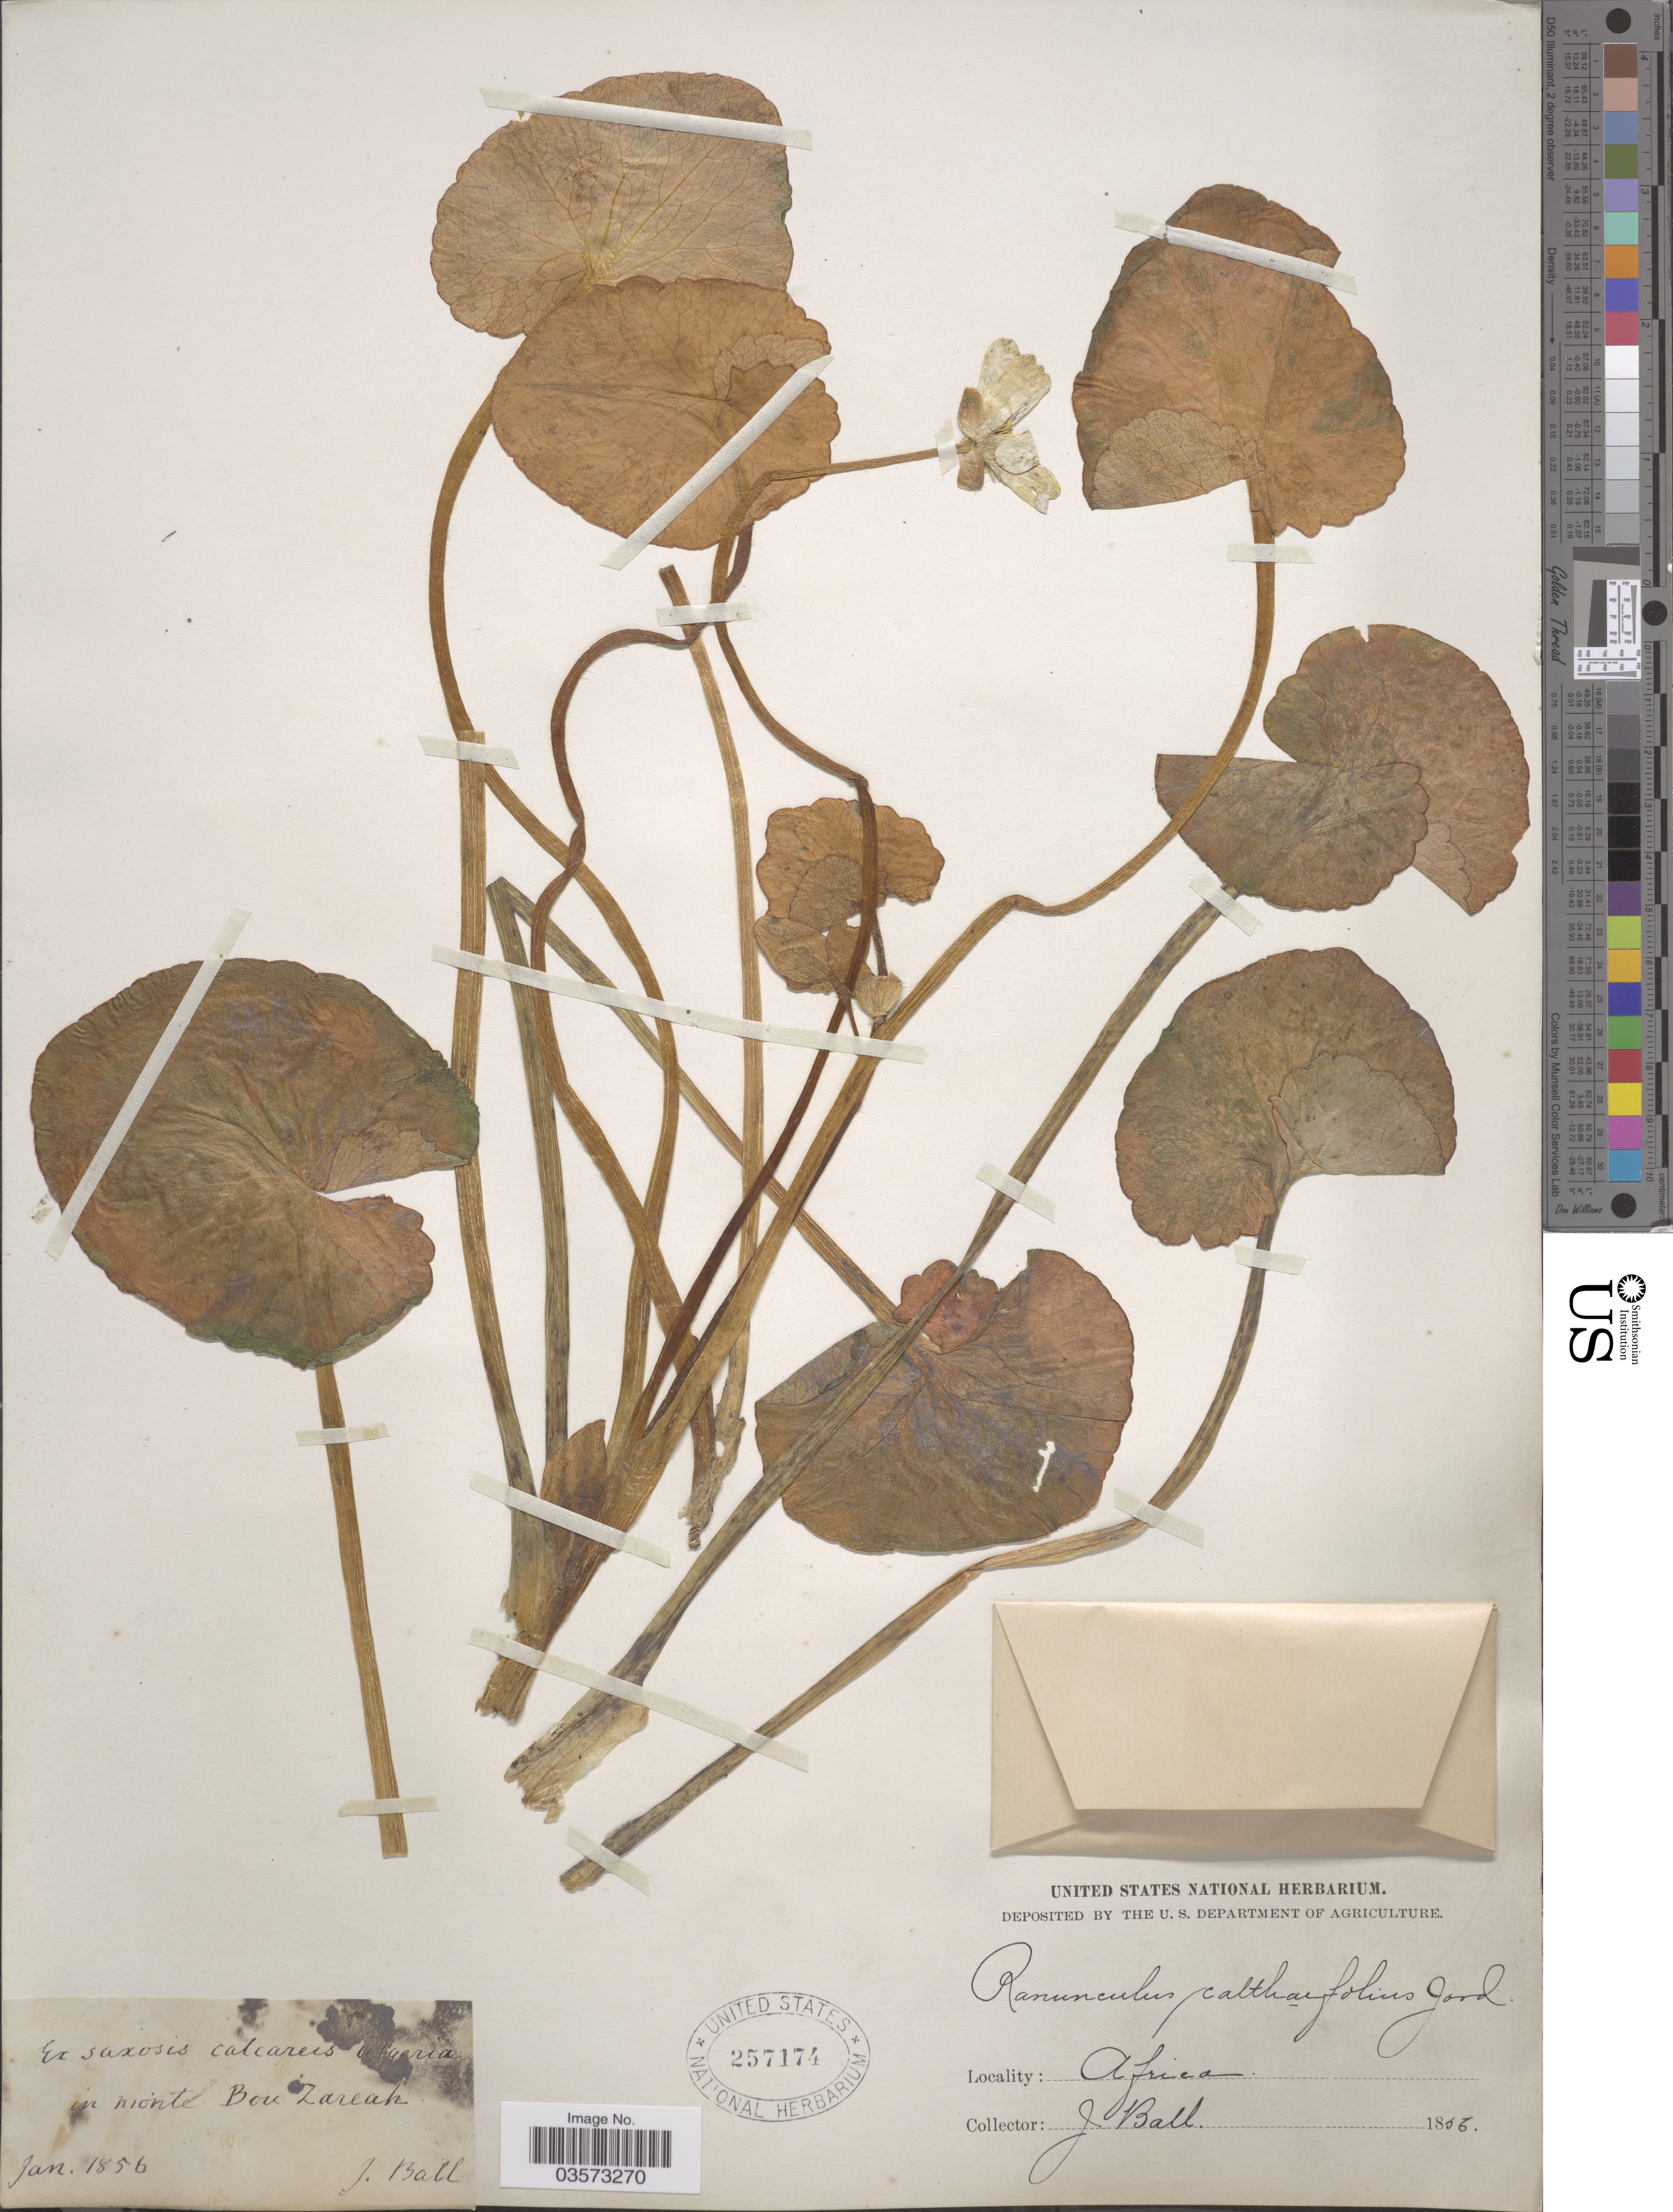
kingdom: Plantae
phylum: Tracheophyta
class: Magnoliopsida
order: Ranunculales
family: Ranunculaceae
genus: Ranunculus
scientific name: Ranunculus calthifolius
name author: (Guss.) Jord.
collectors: J. Ball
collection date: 1856-01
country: Algeria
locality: Ex saxosis calcareis Algeria in monte Bou Zareah. Africa.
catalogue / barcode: US 257174